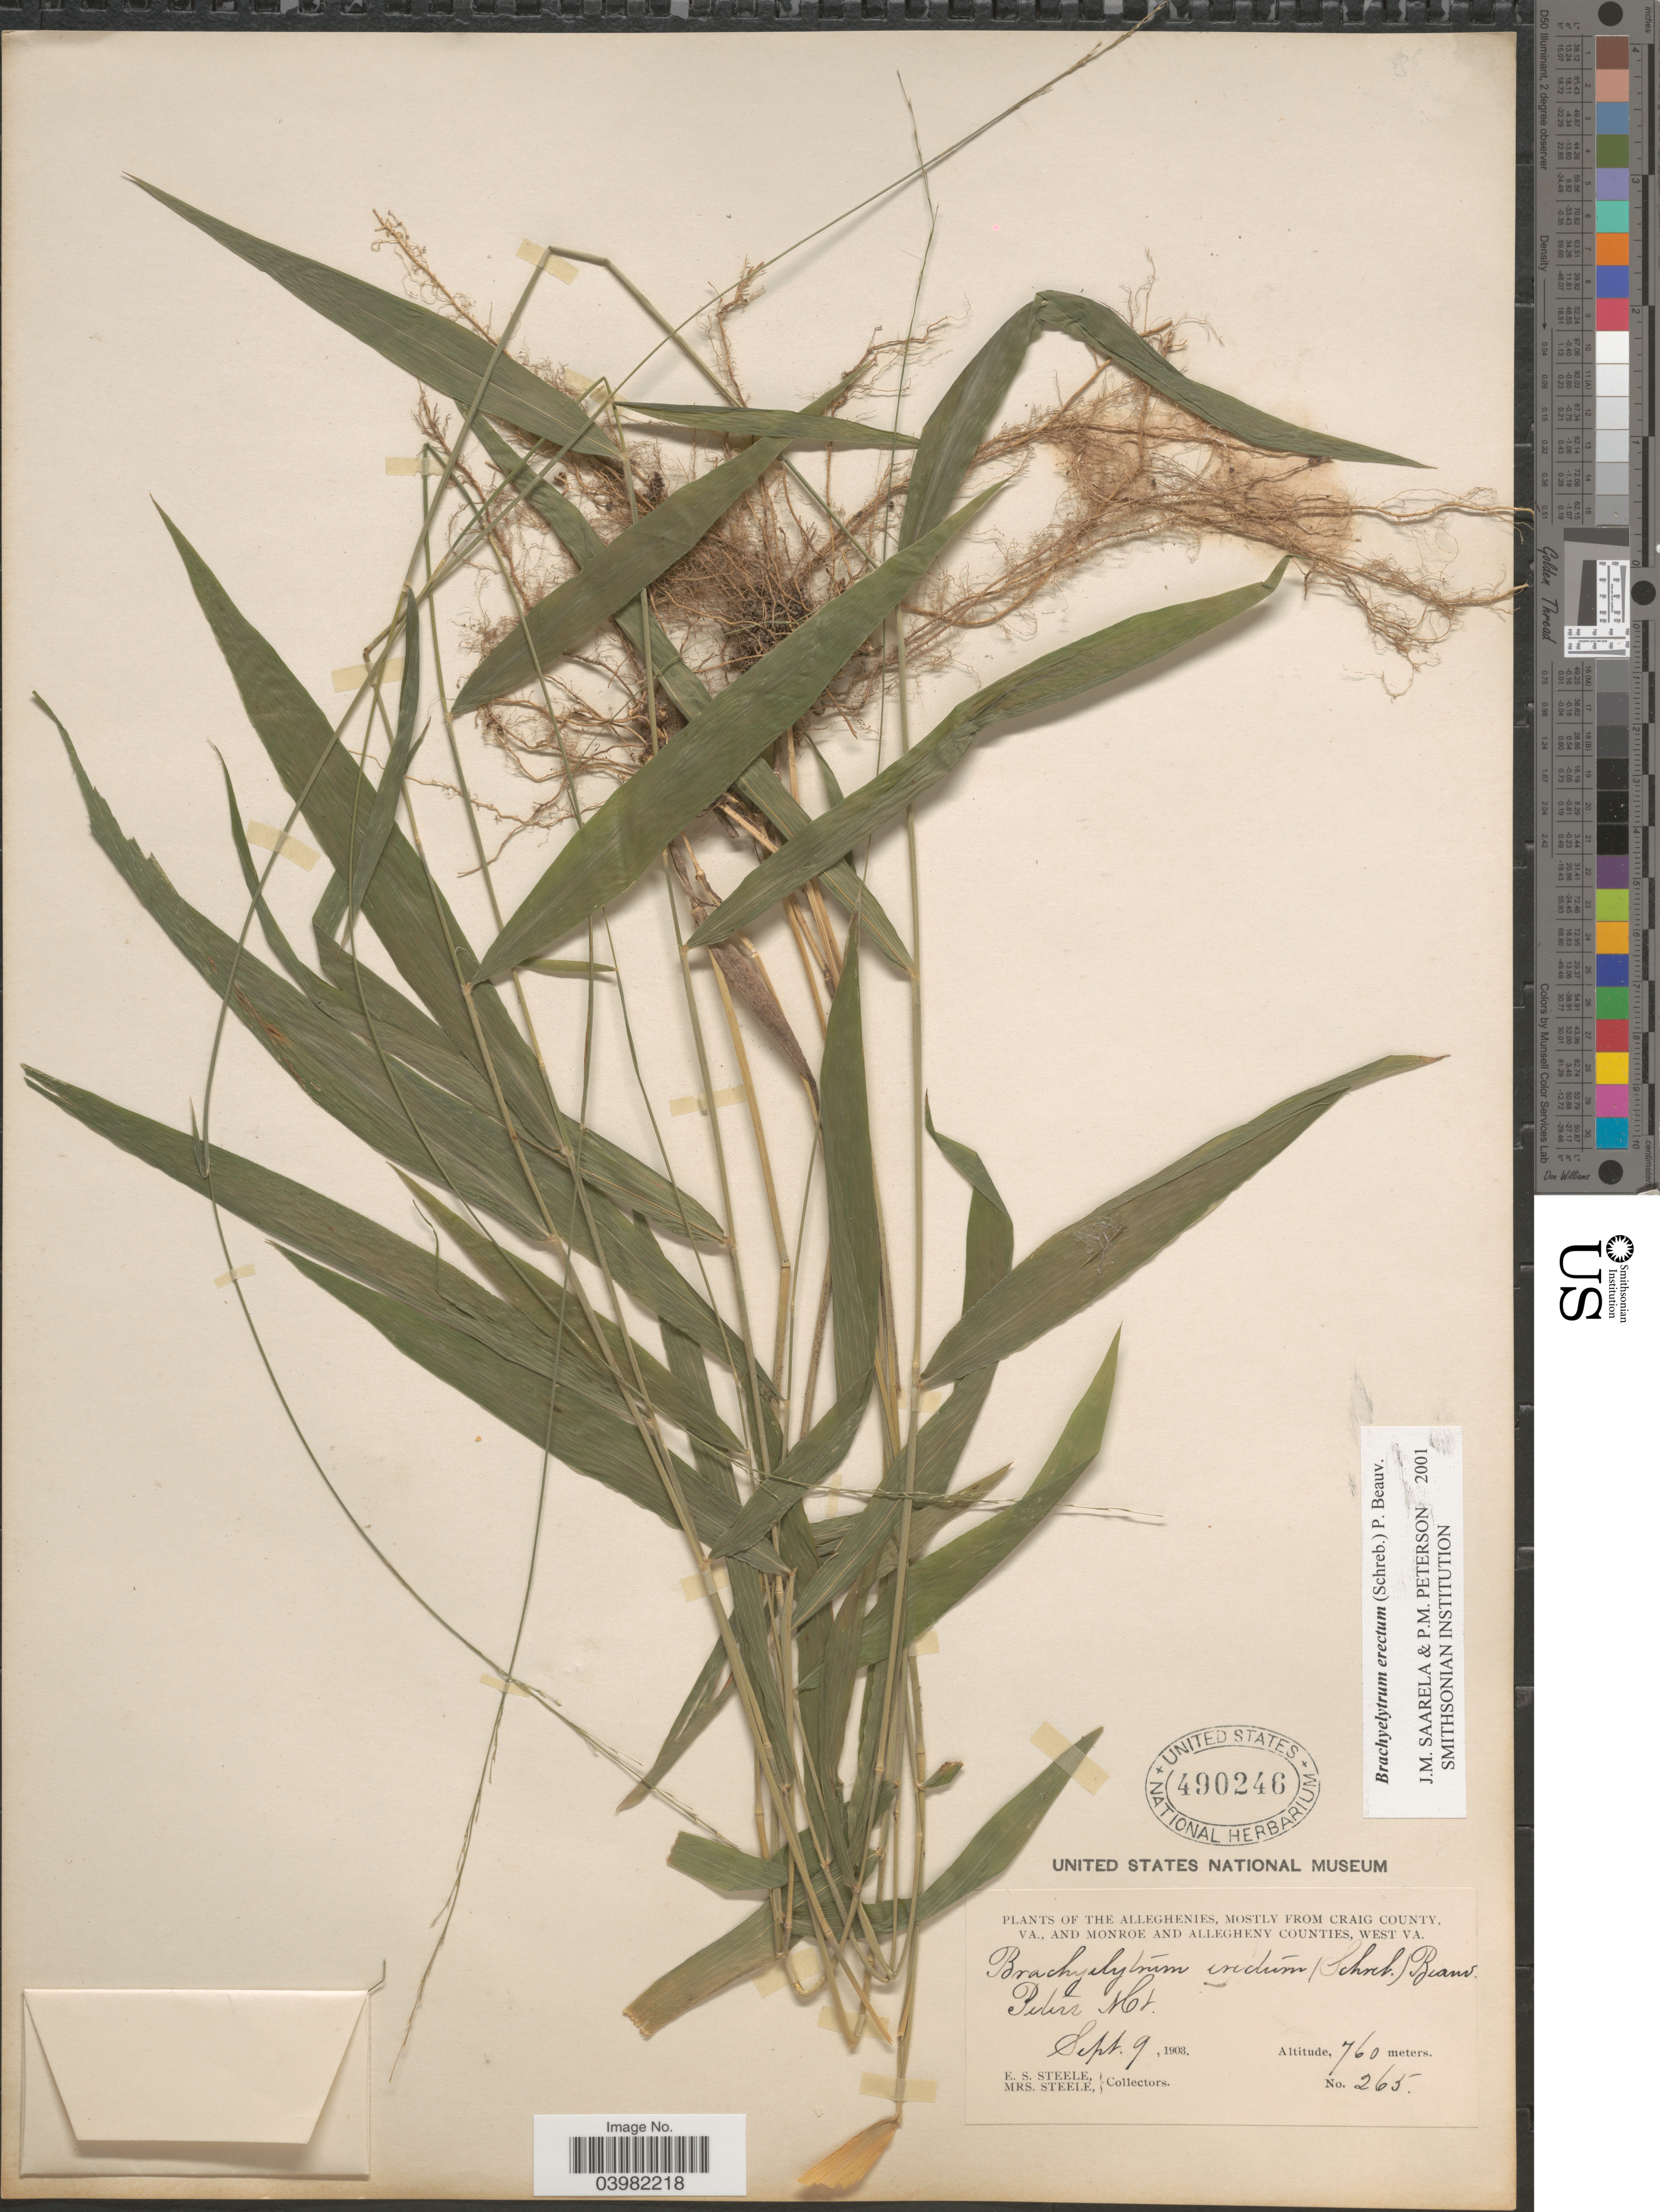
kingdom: Plantae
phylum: Tracheophyta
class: Liliopsida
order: Poales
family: Poaceae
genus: Brachyelytrum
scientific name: Brachyelytrum erectum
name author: (Schreb.) P. Beauv.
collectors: E. Steele & Mrs. E. S. Steele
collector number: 265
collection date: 1903-09-09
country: United States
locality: The Alleghenies, mostly from Craig County, Va., and Monroe and Allegheny Counties, West Va. Peters Mt.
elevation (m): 760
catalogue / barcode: US 490246